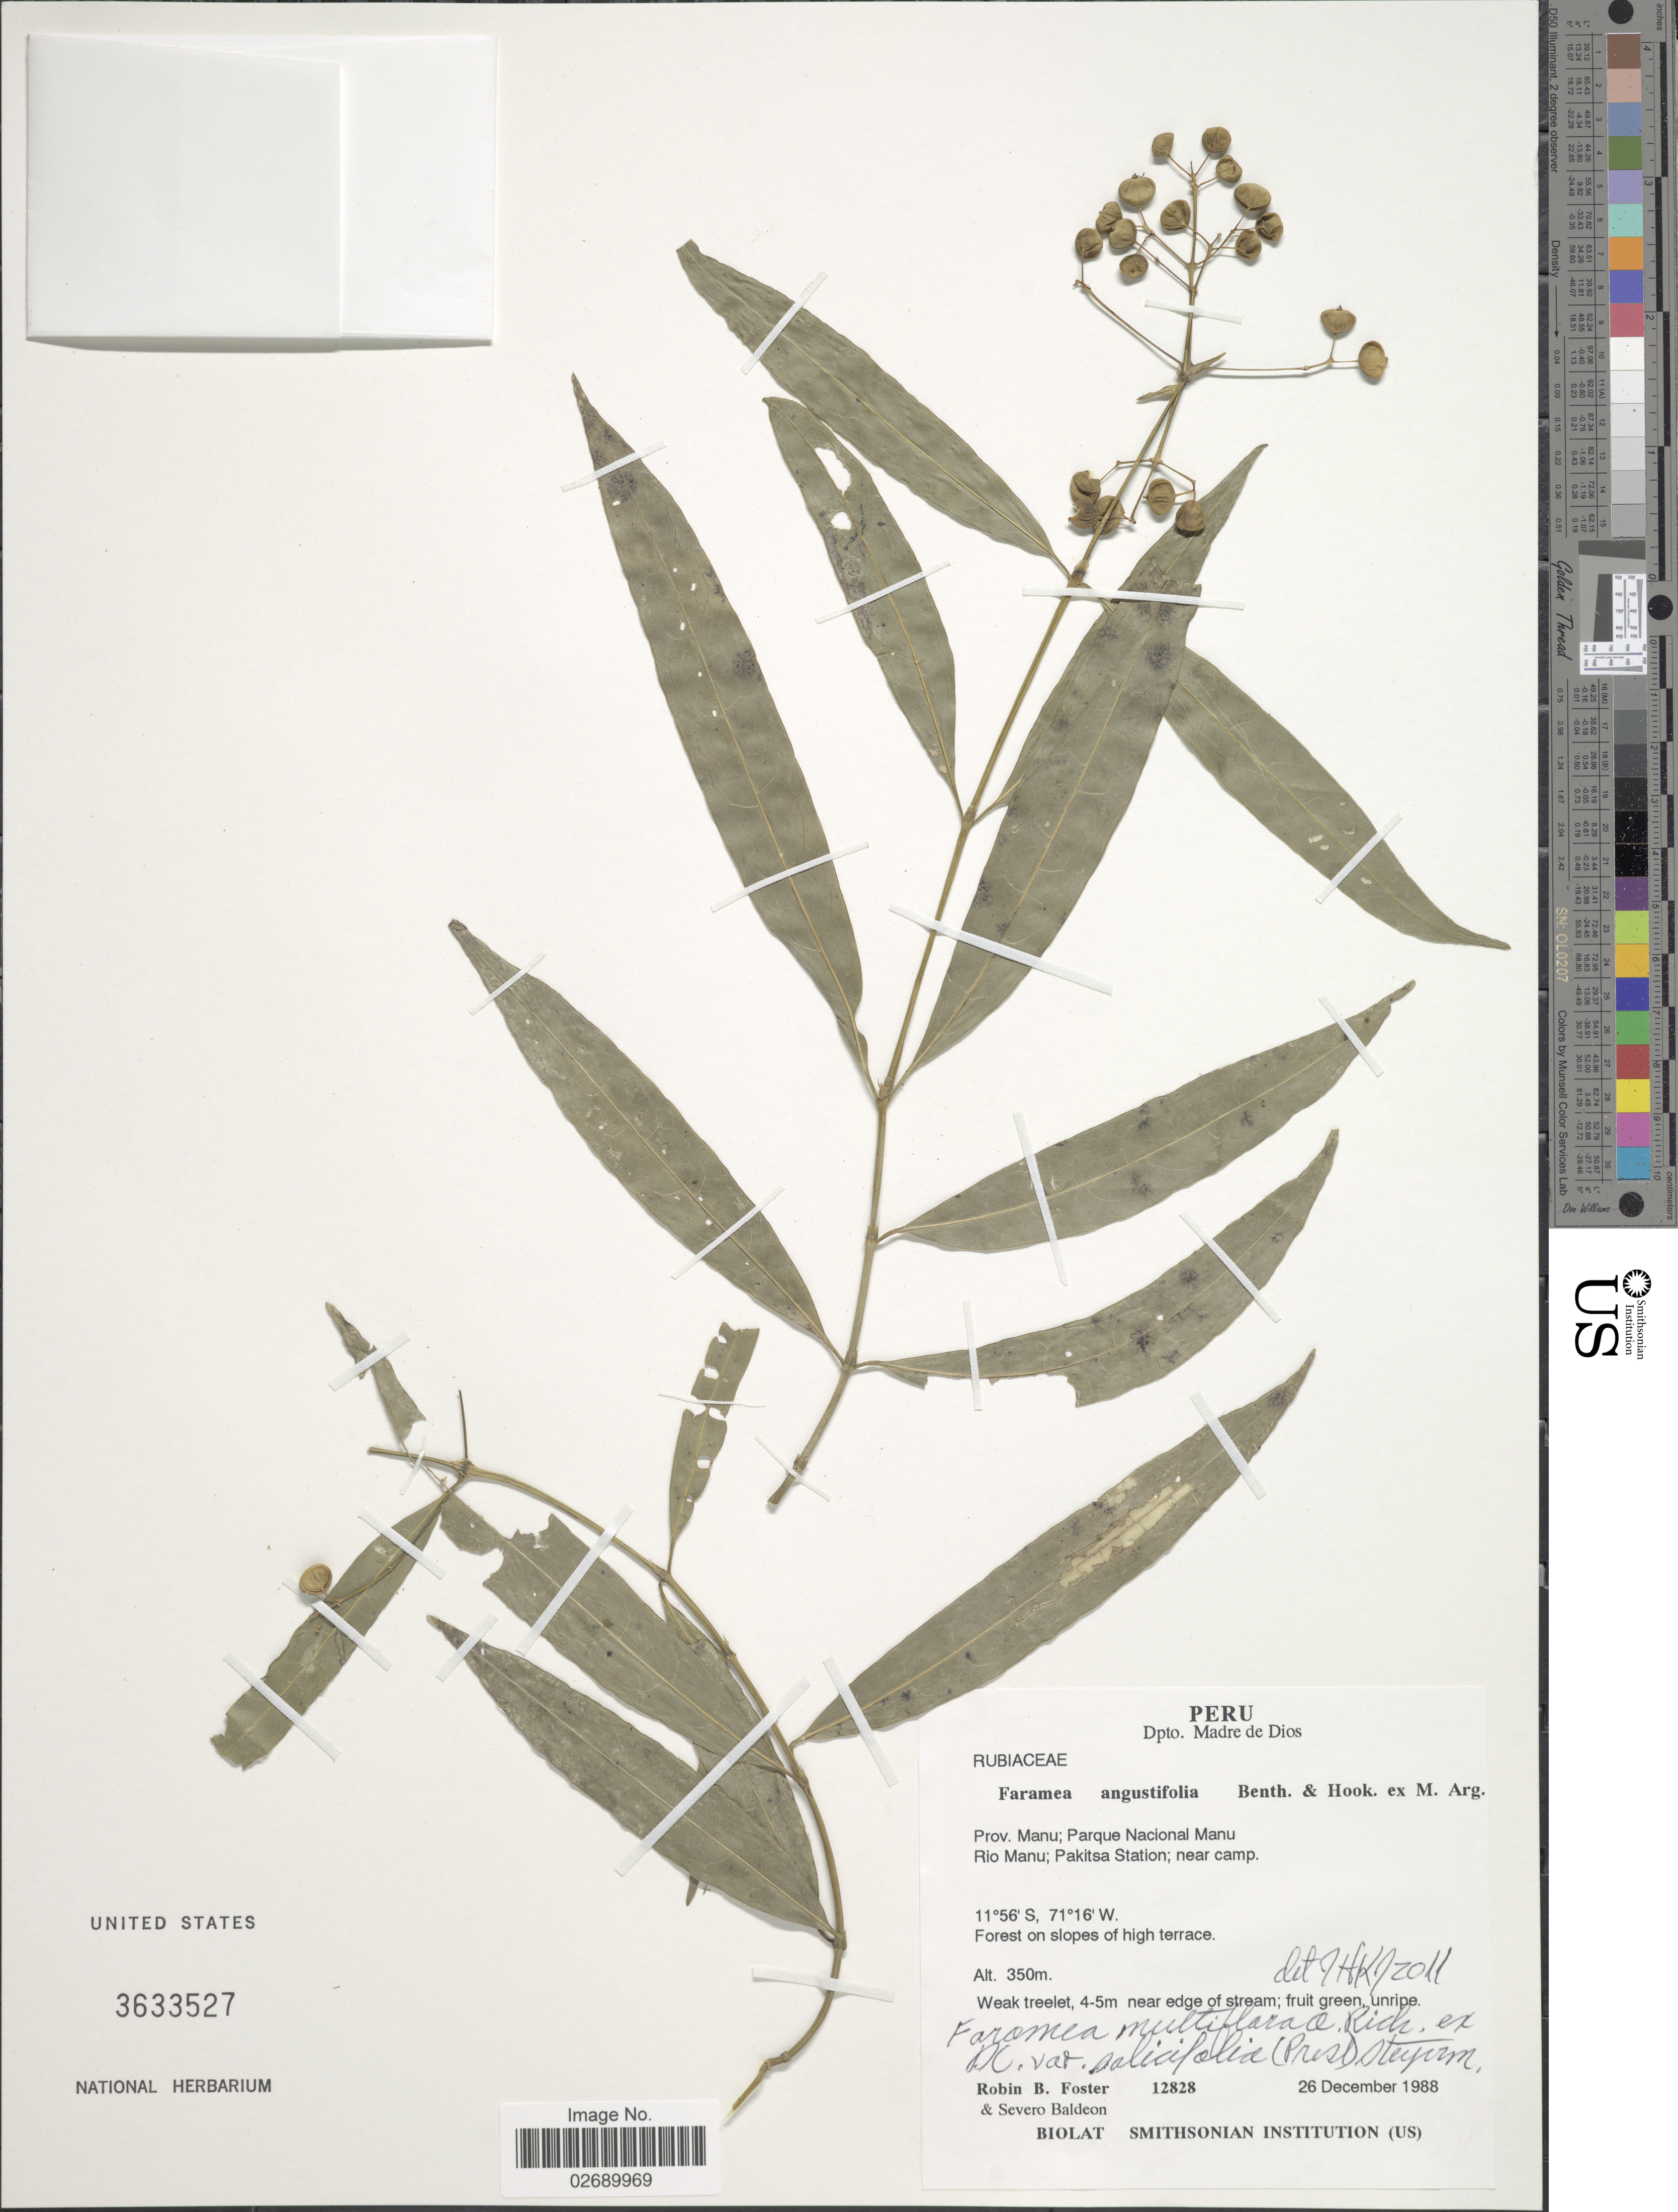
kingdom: Plantae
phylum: Tracheophyta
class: Magnoliopsida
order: Gentianales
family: Rubiaceae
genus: Faramea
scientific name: Faramea angustifolia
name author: Spruce ex Müll. Arg.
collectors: R. B. Foster & S. Baldeon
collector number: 12828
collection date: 1988-12-26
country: Peru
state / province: Madre de Dios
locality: Prov. Manu; Parque Nacional Manu. Rio Manu; Pakitsa Station; near camp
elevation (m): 350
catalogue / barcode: US 3633527